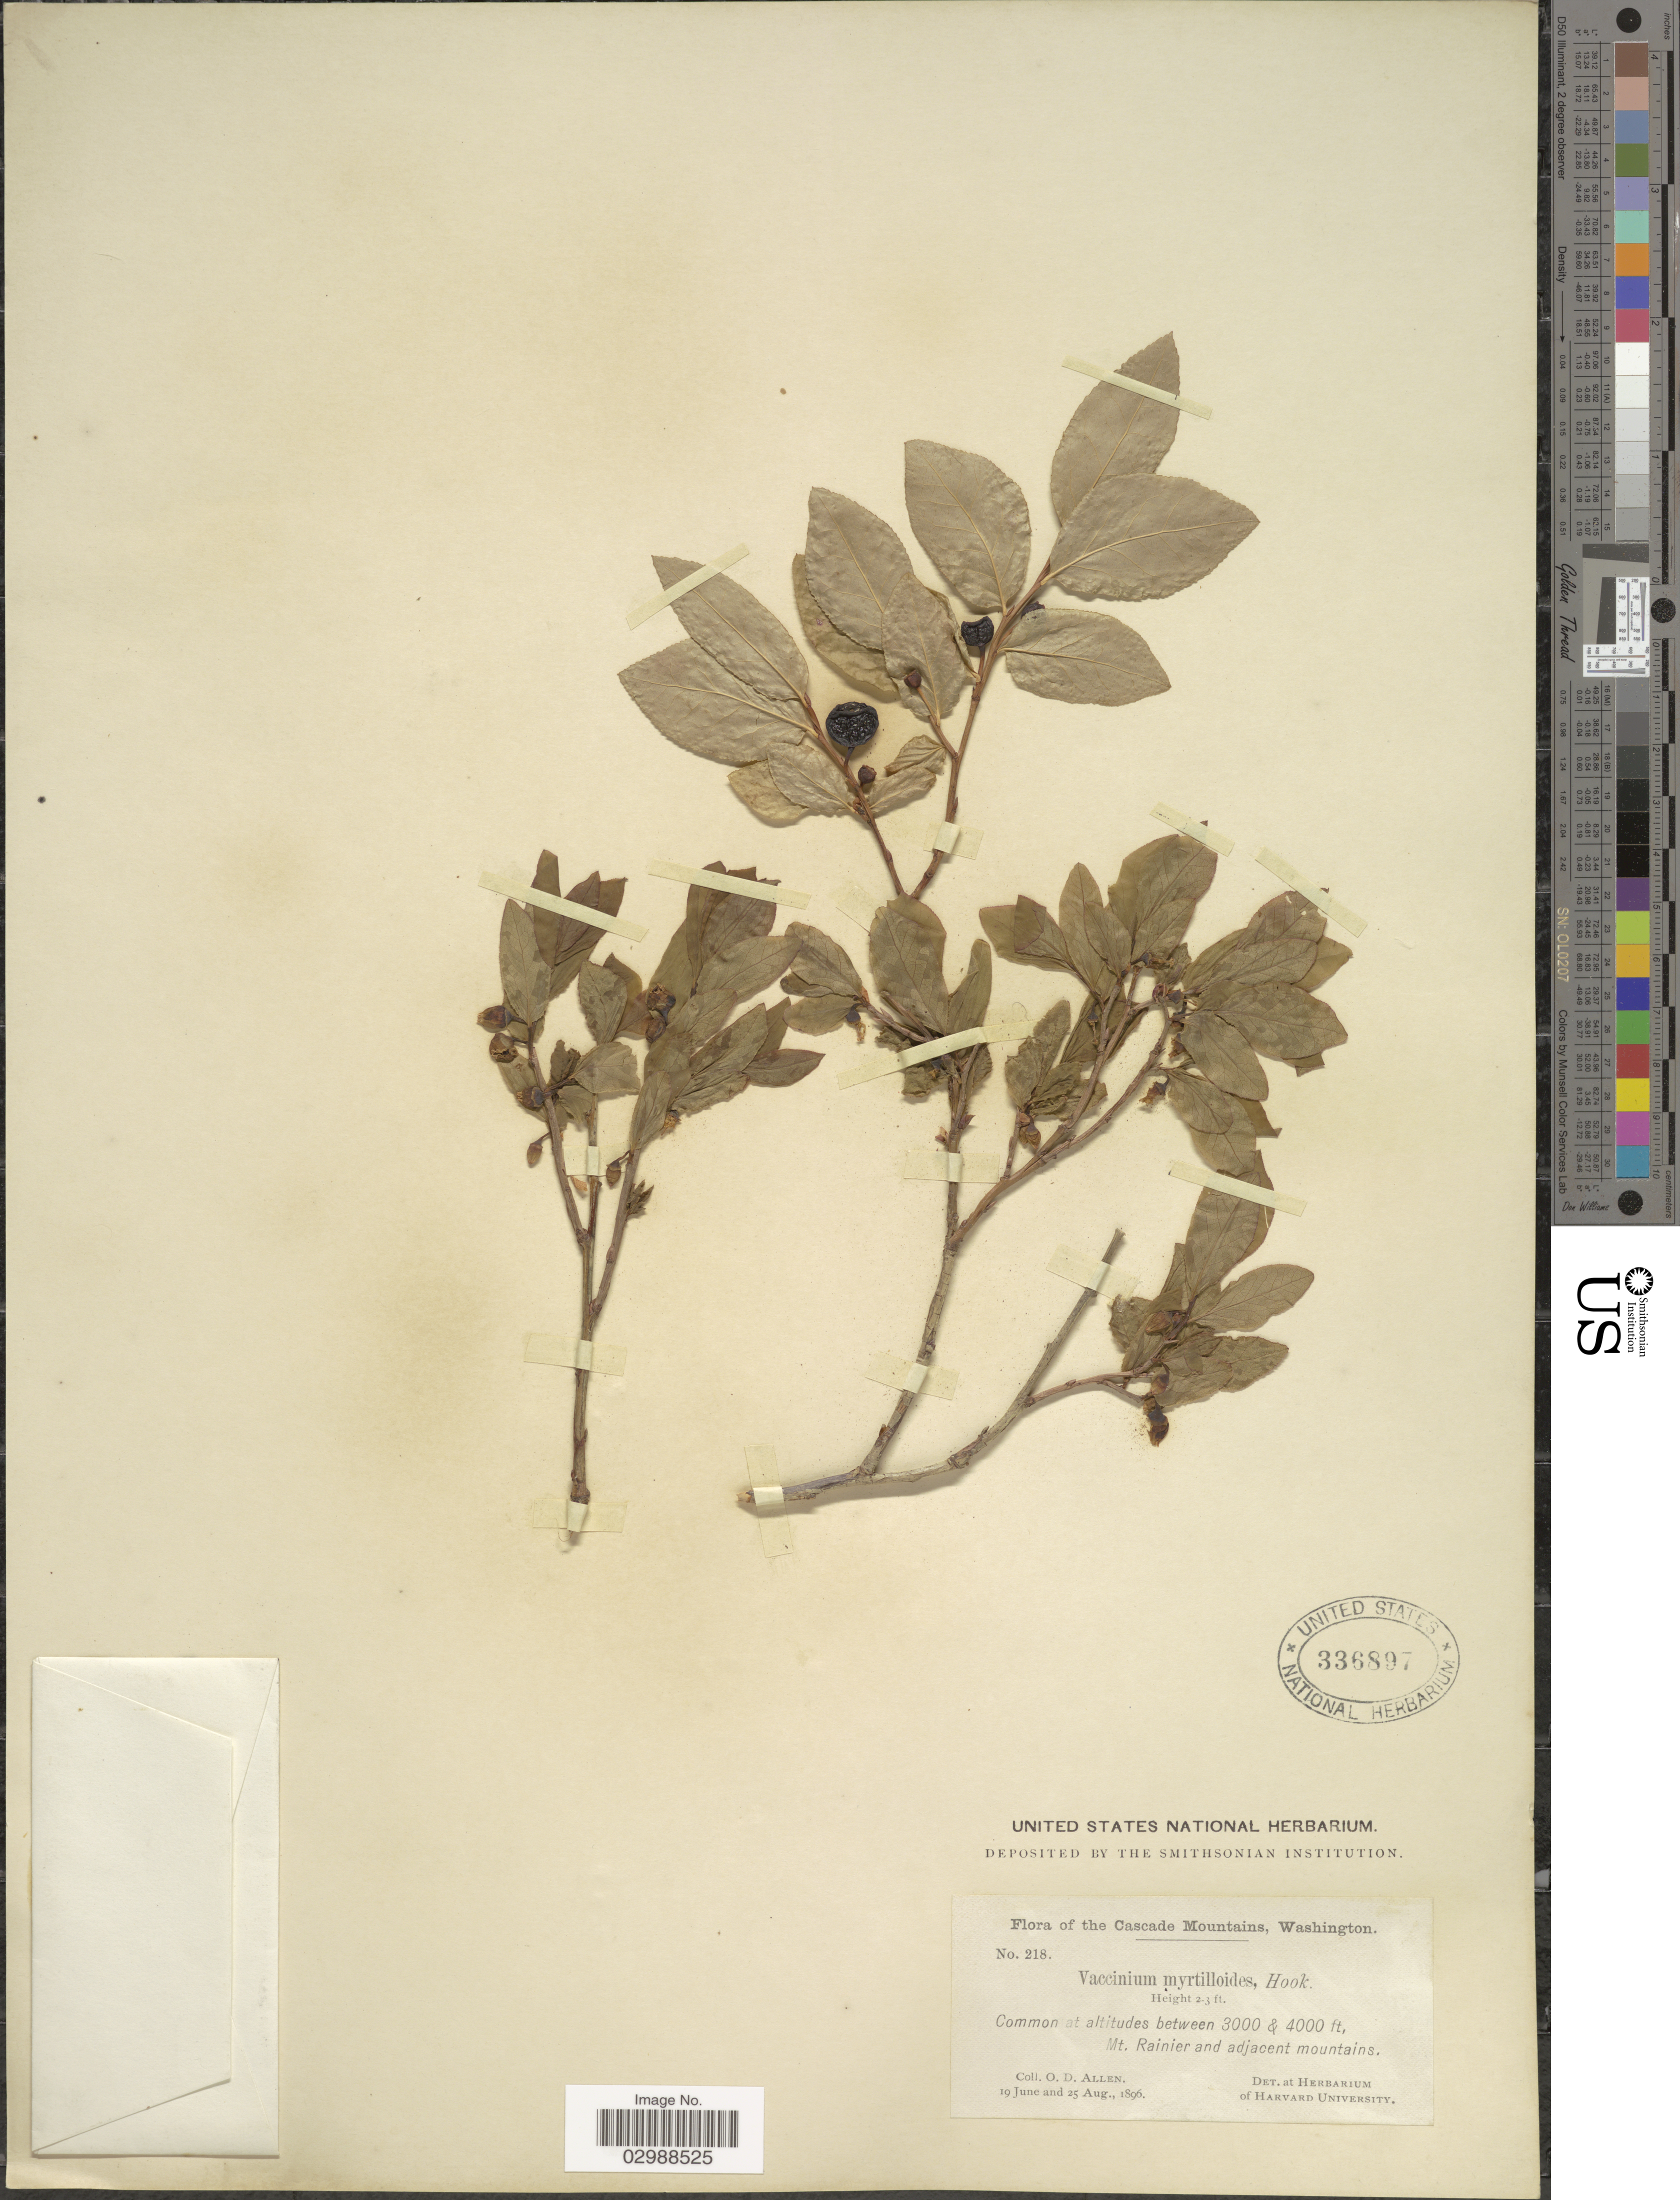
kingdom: Plantae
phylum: Tracheophyta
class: Magnoliopsida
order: Ericales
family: Ericaceae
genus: Vaccinium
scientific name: Vaccinium membranaceum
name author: Douglas ex Torr.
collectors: O. D. Allen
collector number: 218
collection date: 1896-06-10/1896-08-25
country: United States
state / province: Washington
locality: The Cascade Mountains, Mt. Rainier and adjacent mountains.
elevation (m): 914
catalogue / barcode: US 336897